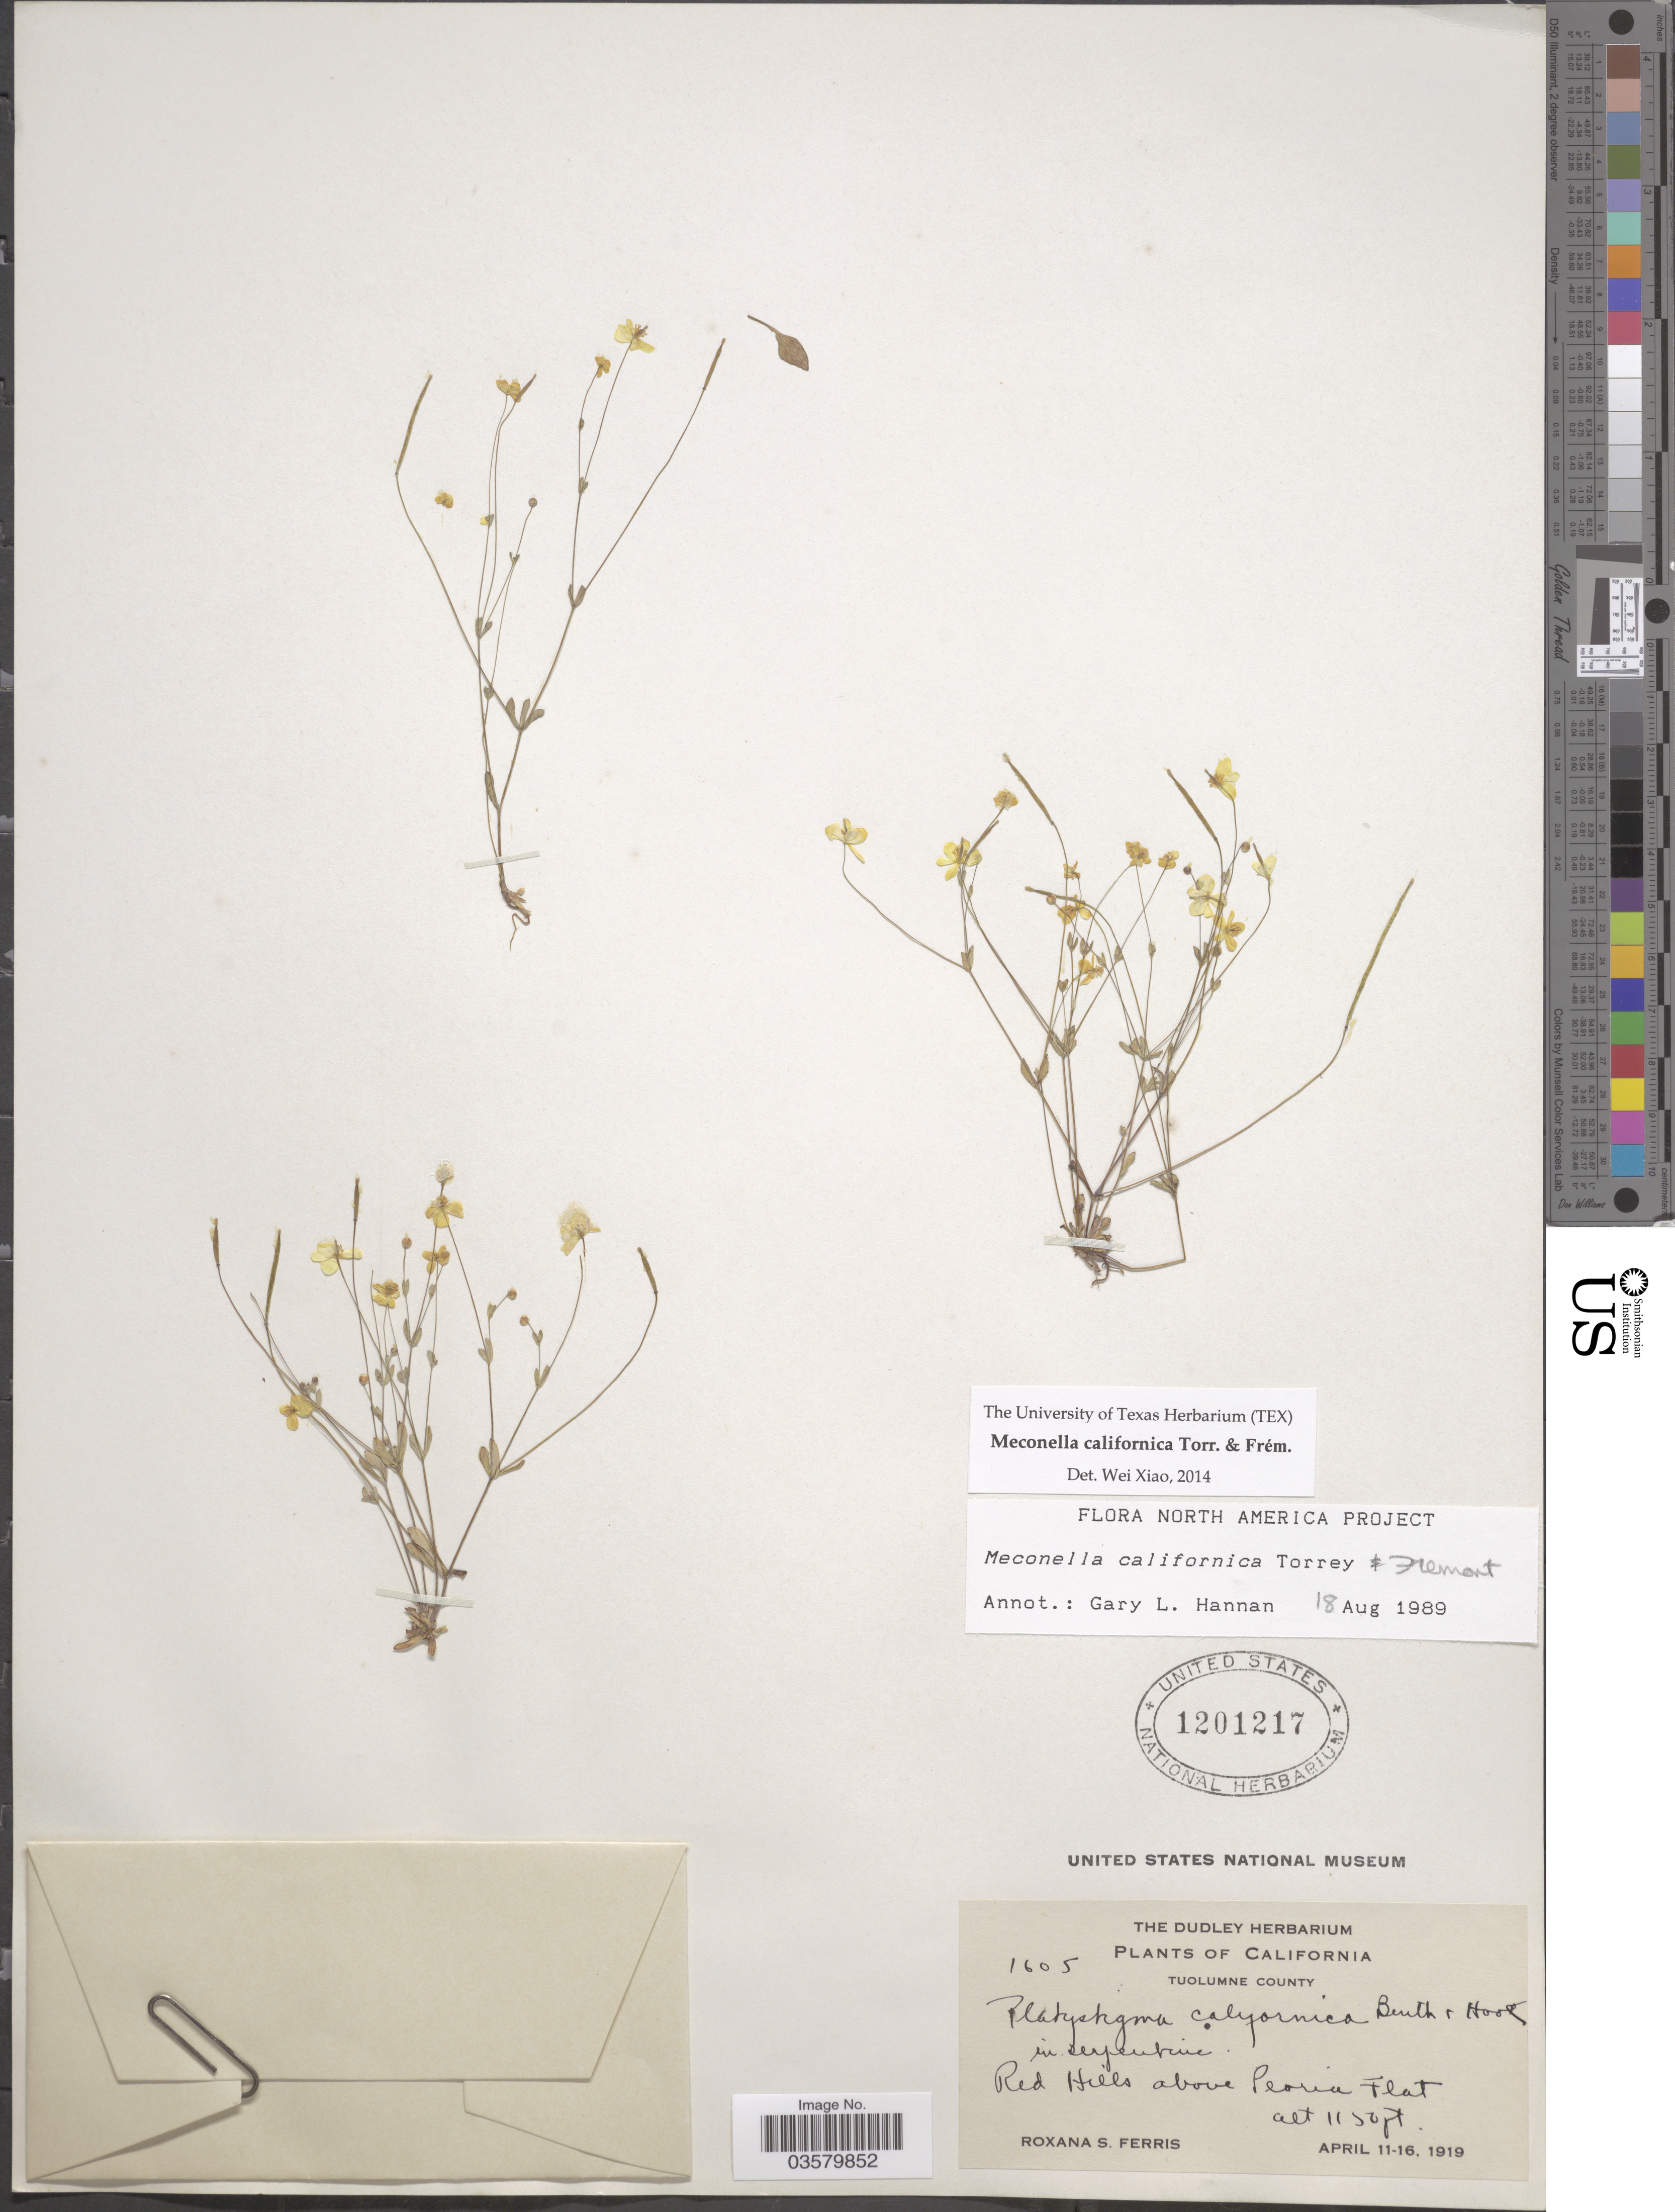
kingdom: Plantae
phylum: Tracheophyta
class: Magnoliopsida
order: Ranunculales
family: Papaveraceae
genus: Meconella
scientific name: Meconella californica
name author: Torr. & Frém.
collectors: R. S. Ferris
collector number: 1605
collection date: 1919-04-11/1919-04-16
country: United States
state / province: California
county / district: Tuolumne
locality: Tuolumne County. Red Hills above Peoria Flat.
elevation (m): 351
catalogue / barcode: US 1201217